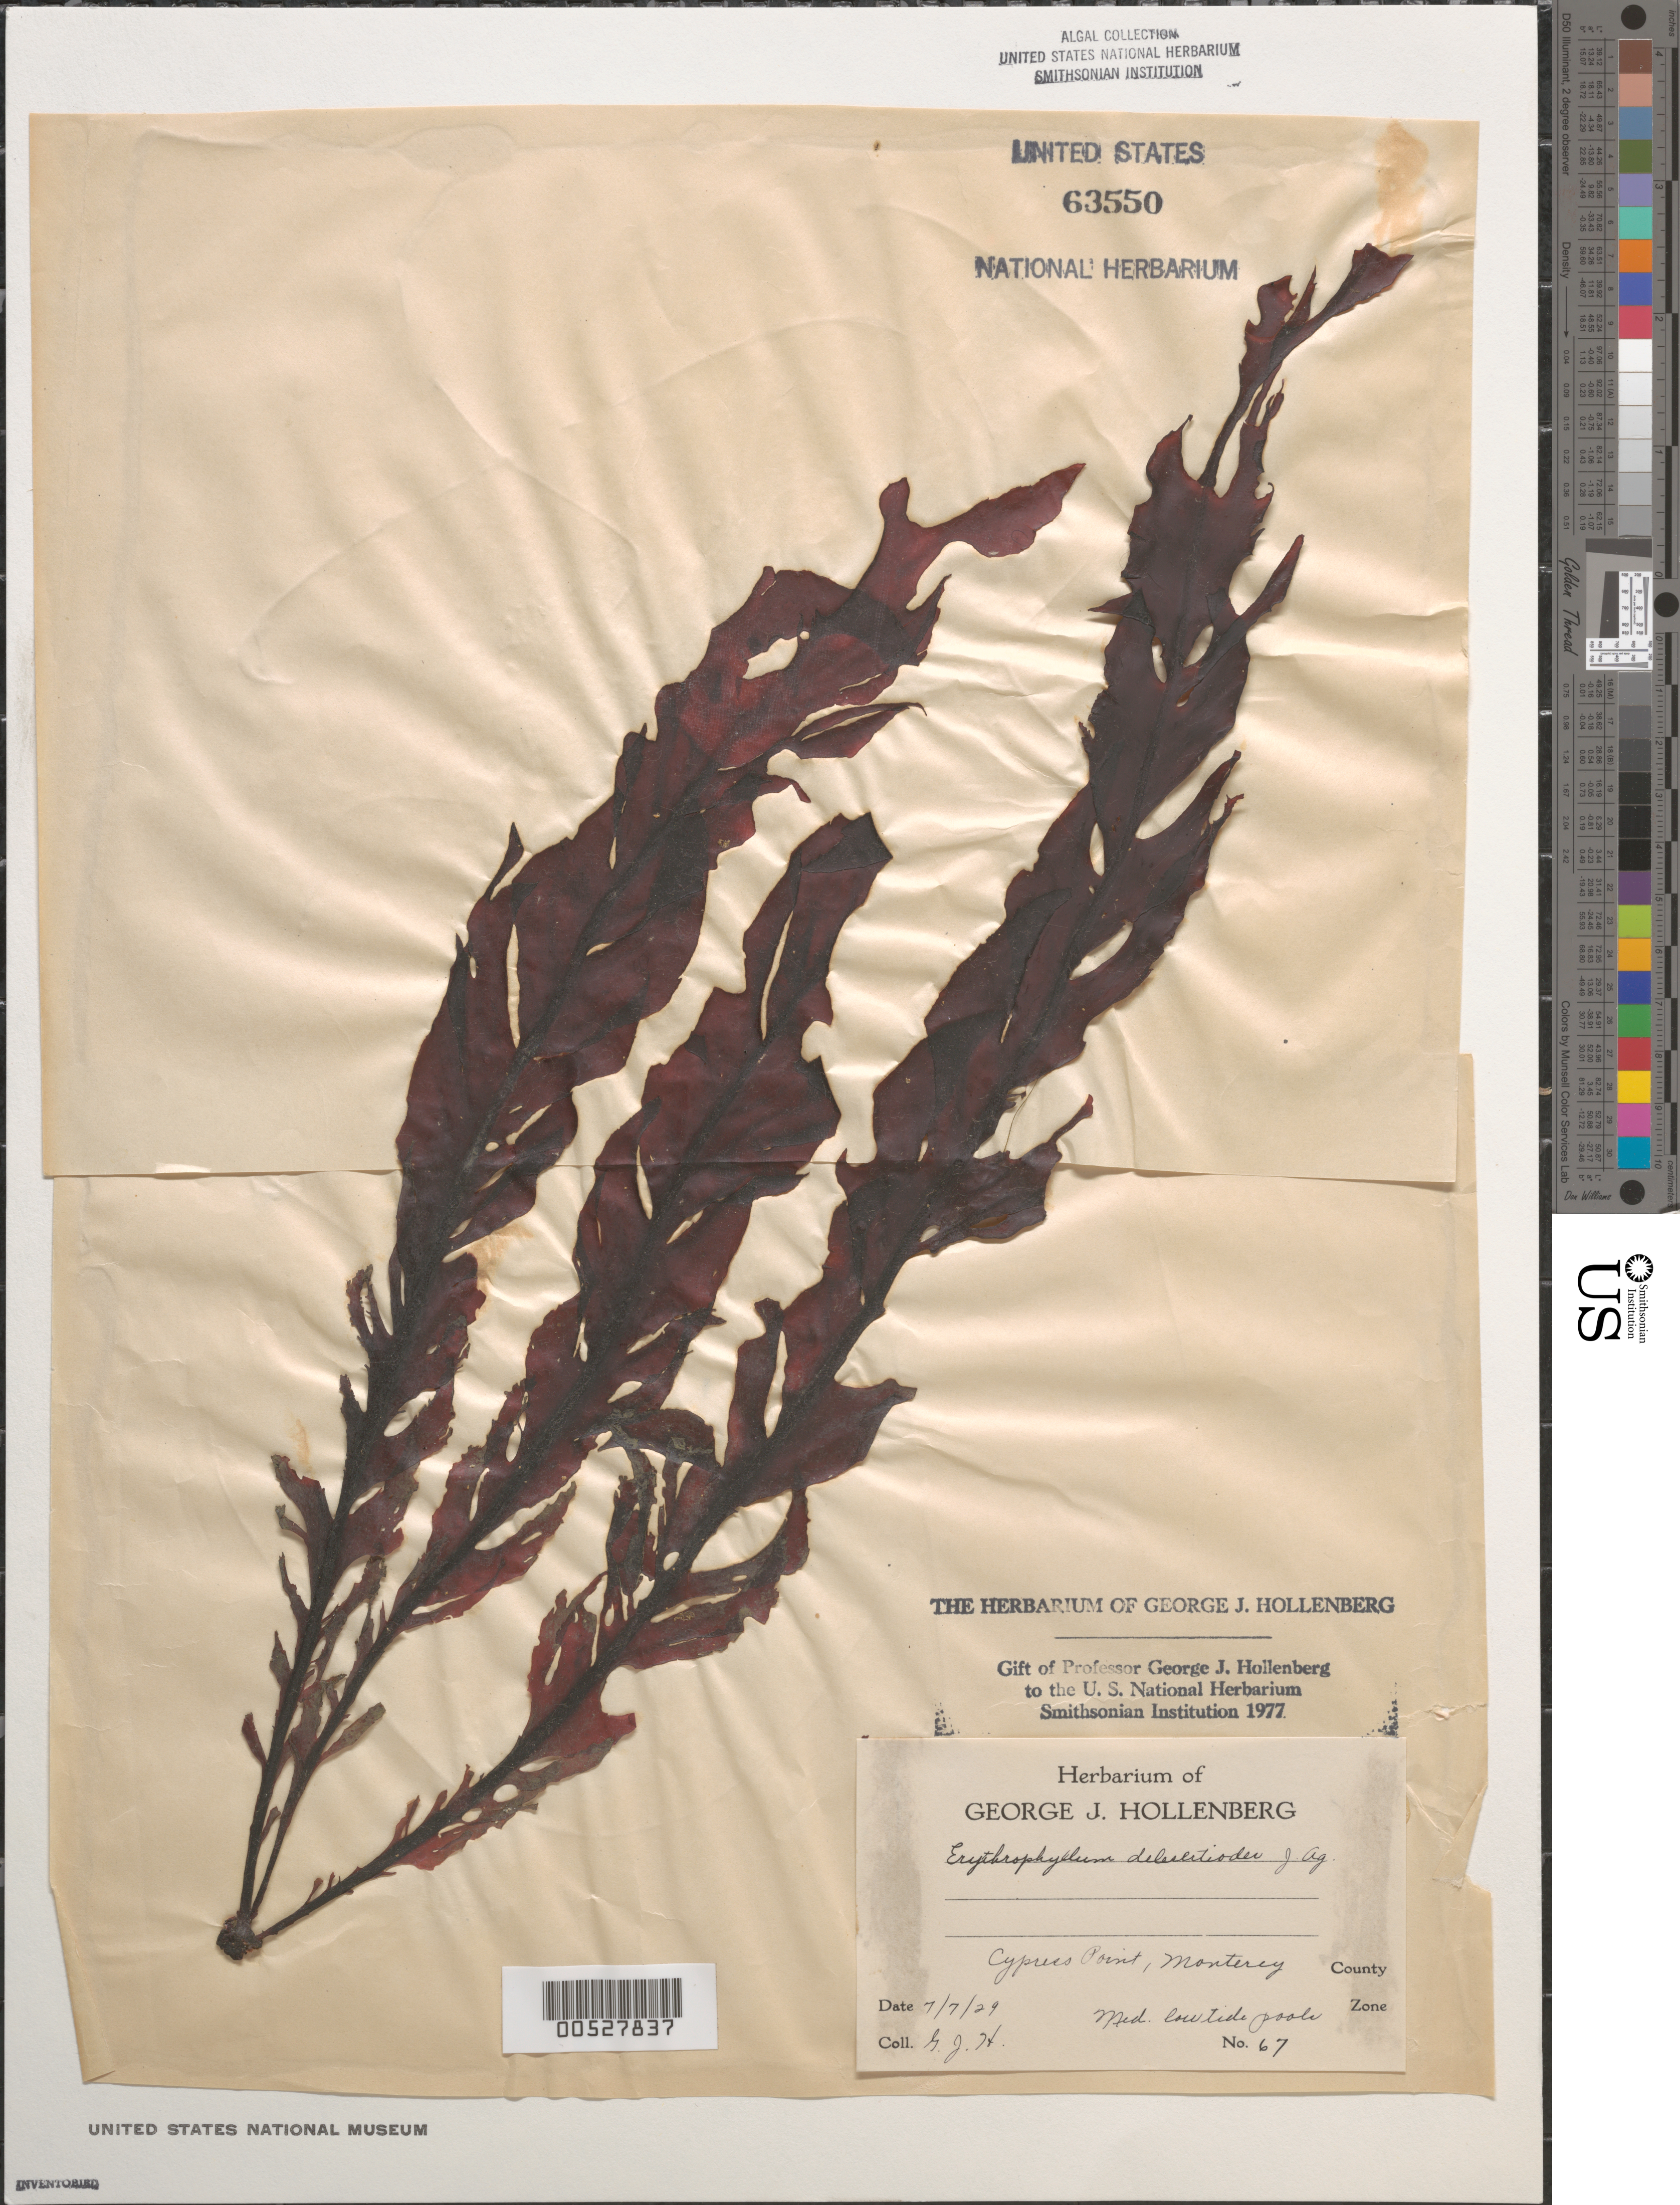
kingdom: Plantae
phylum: Rhodophyta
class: Florideophyceae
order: Gigartinales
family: Kallymeniaceae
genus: Erythrophyllum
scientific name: Erythrophyllum delesserioides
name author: J. Agardh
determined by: Hollenberg, George J.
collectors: G. Hollenberg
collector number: GJH 67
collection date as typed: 07 Jul 1929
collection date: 1929-07-07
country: United States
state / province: California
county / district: Monterey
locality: Cypress Point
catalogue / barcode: US 63550